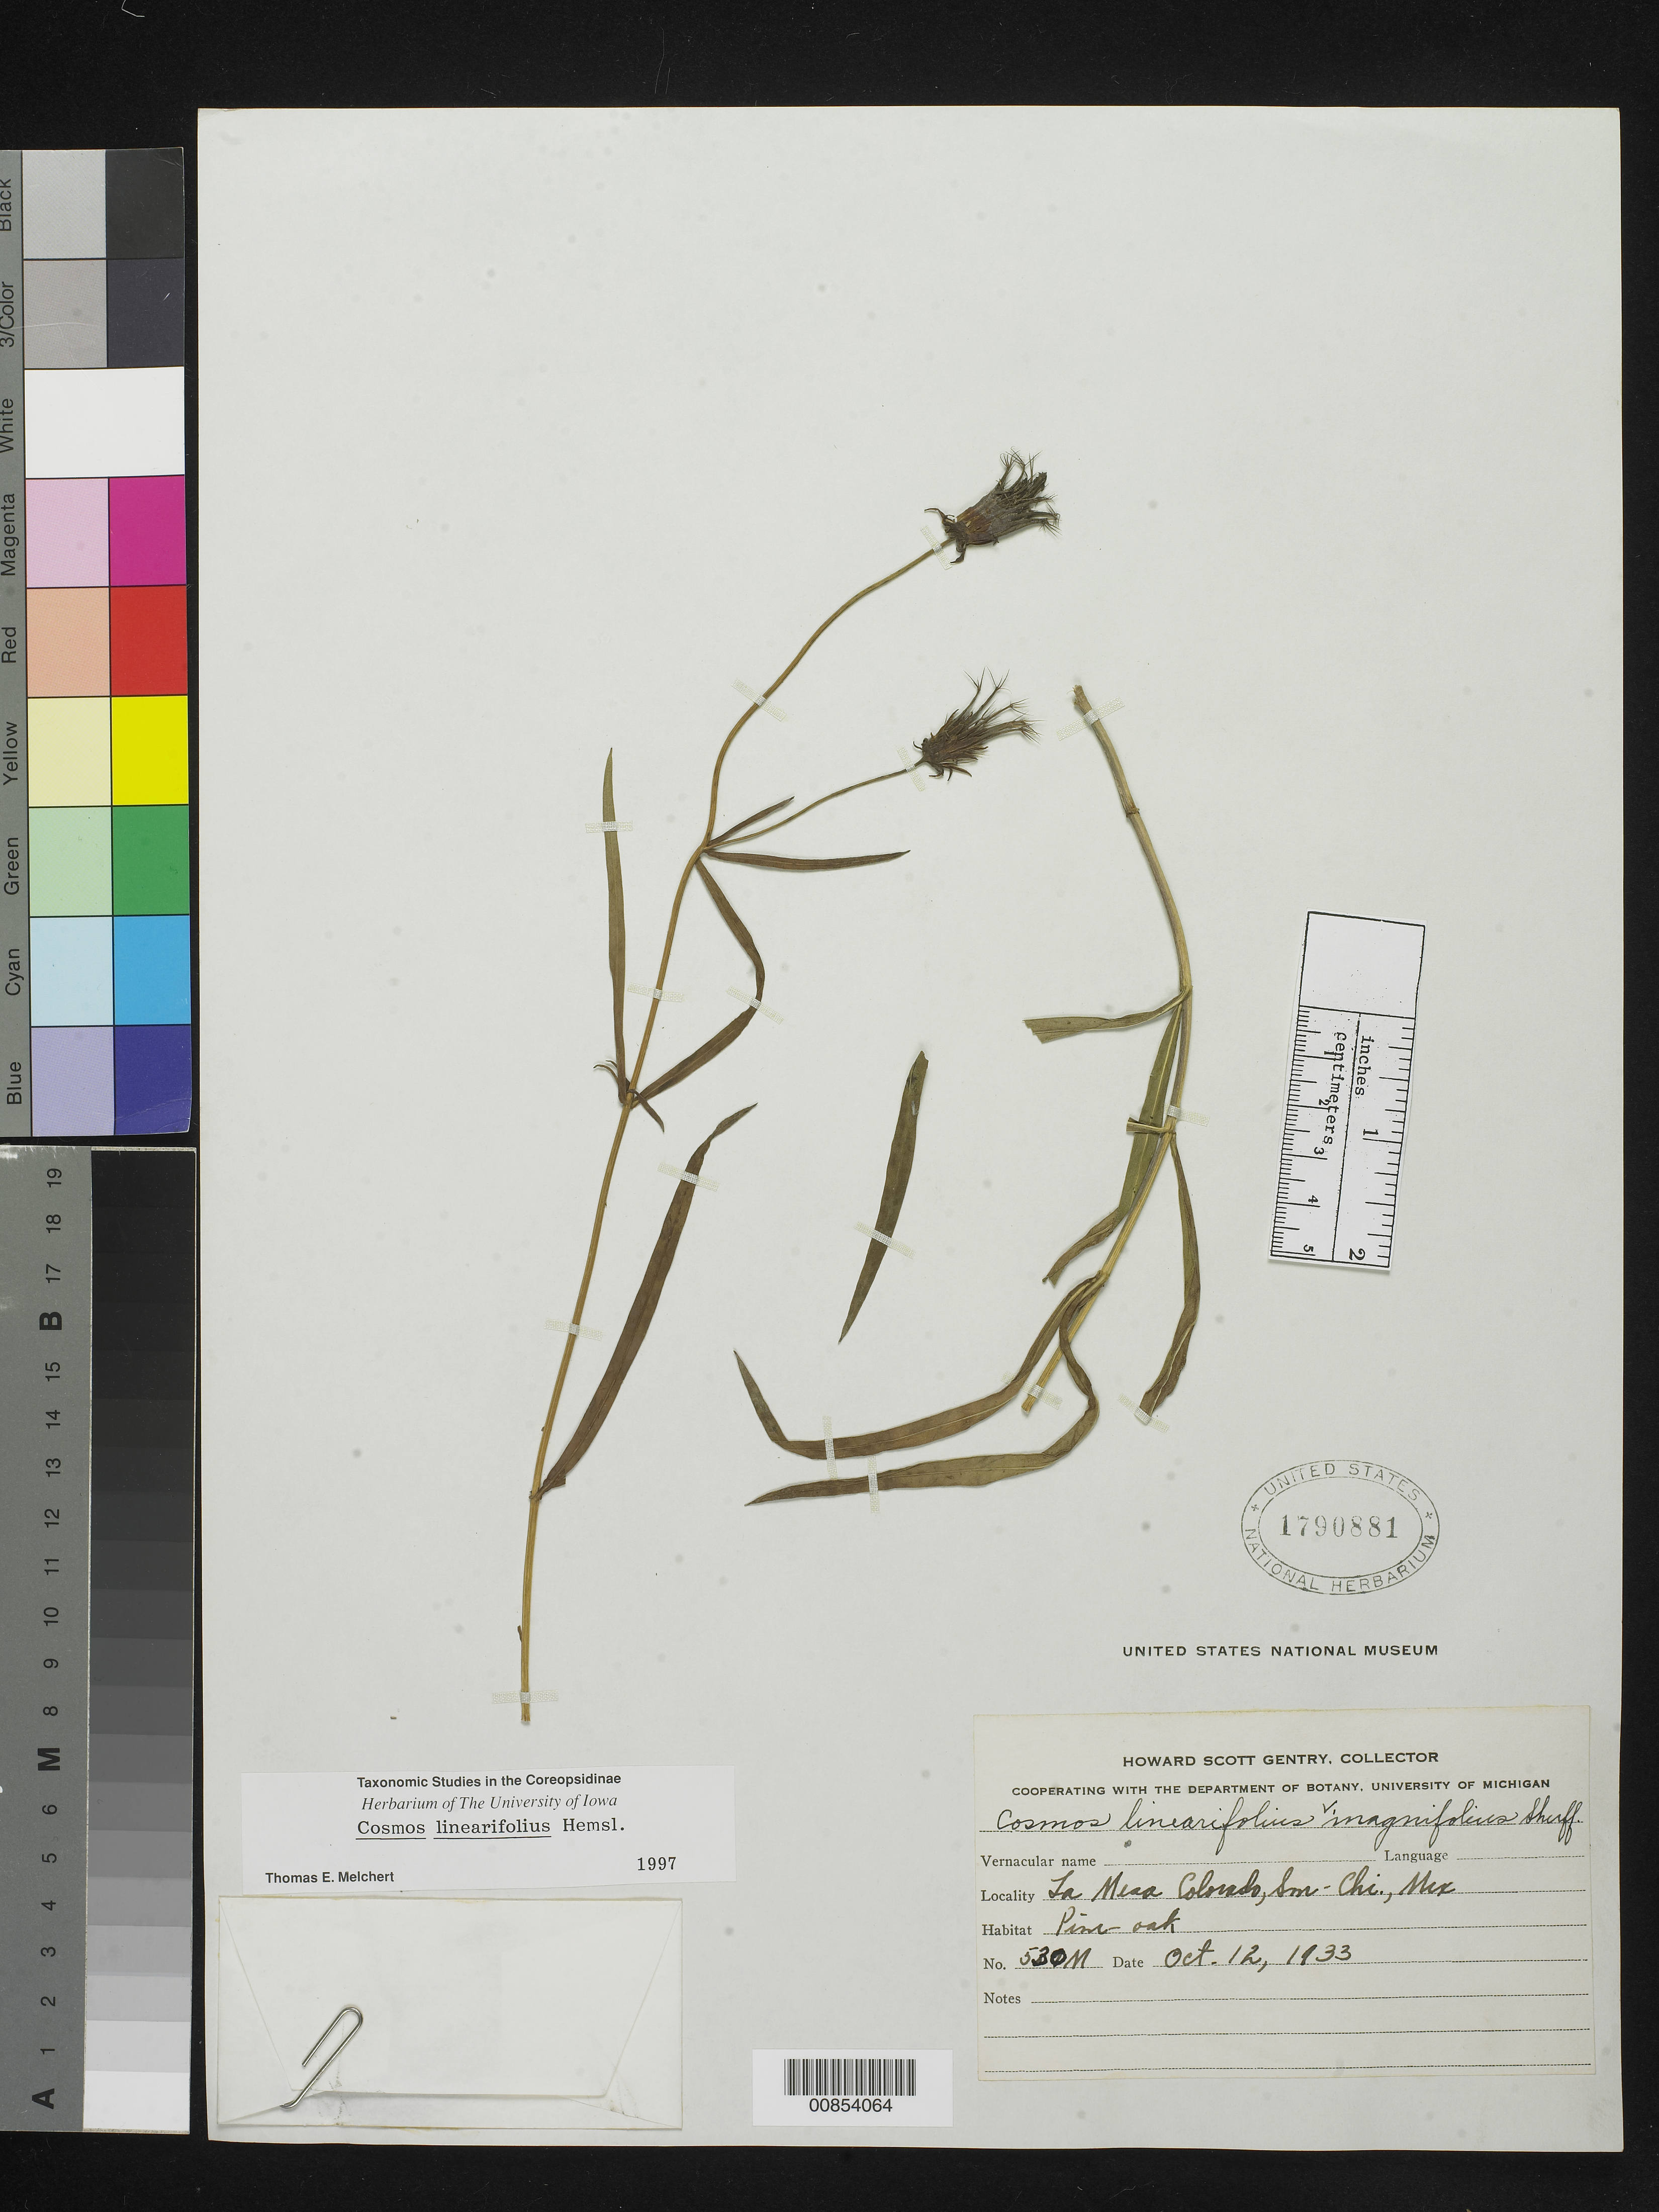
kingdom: Plantae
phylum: Tracheophyta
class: Magnoliopsida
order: Asterales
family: Asteraceae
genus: Cosmos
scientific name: Cosmos linearifolius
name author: (Sch. Bip.) Hemsl.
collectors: H. S. Gentry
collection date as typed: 12 Oct 1933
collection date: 1933-10-12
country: Mexico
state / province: Chihuahua / Sonora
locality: La Mesa Colorado, Sonora-Chihuahua.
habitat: Pine-oak.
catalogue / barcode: US 1790881